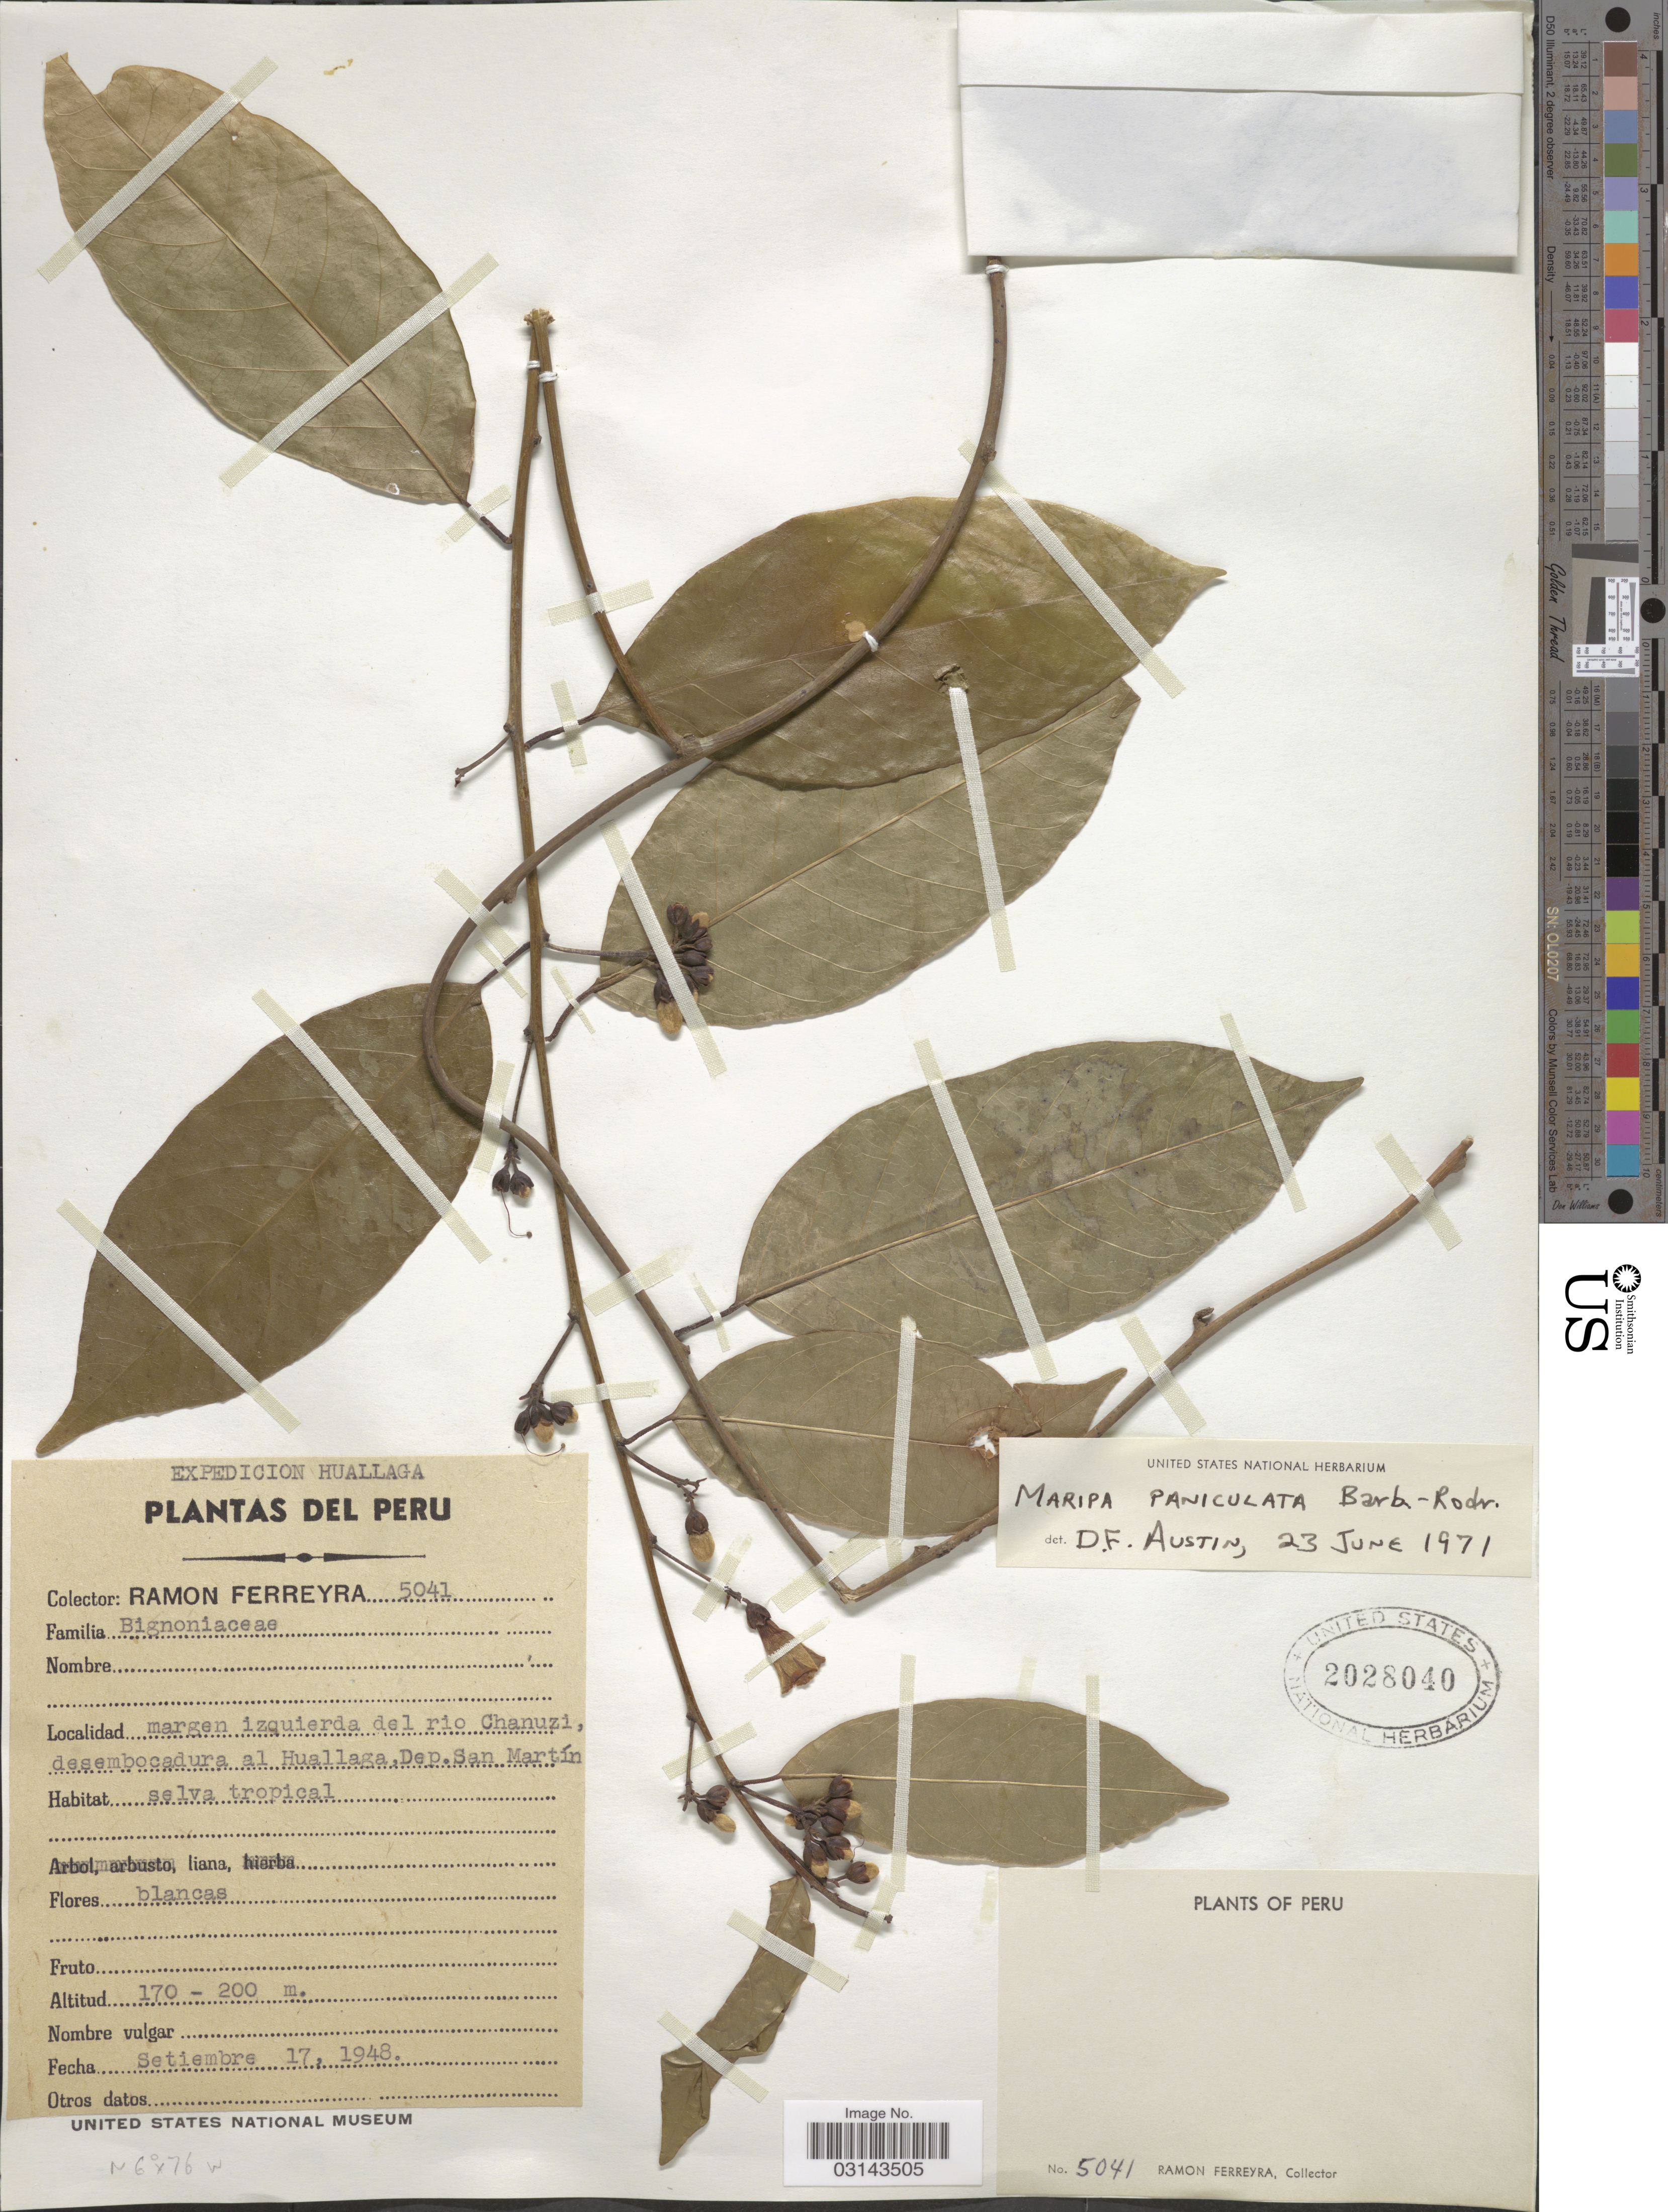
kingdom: Plantae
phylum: Tracheophyta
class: Magnoliopsida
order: Solanales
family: Convolvulaceae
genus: Maripa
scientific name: Maripa paniculata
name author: Barb. Rodr.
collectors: R. A. Ferreyra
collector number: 5041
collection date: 1948-09-17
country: Peru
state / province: San Martín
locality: Huallaga. Margen izquierda del rio Chanuzi, desembocadura al Huallaga. Dep. San Martín.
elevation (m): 170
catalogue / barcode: US 2028040